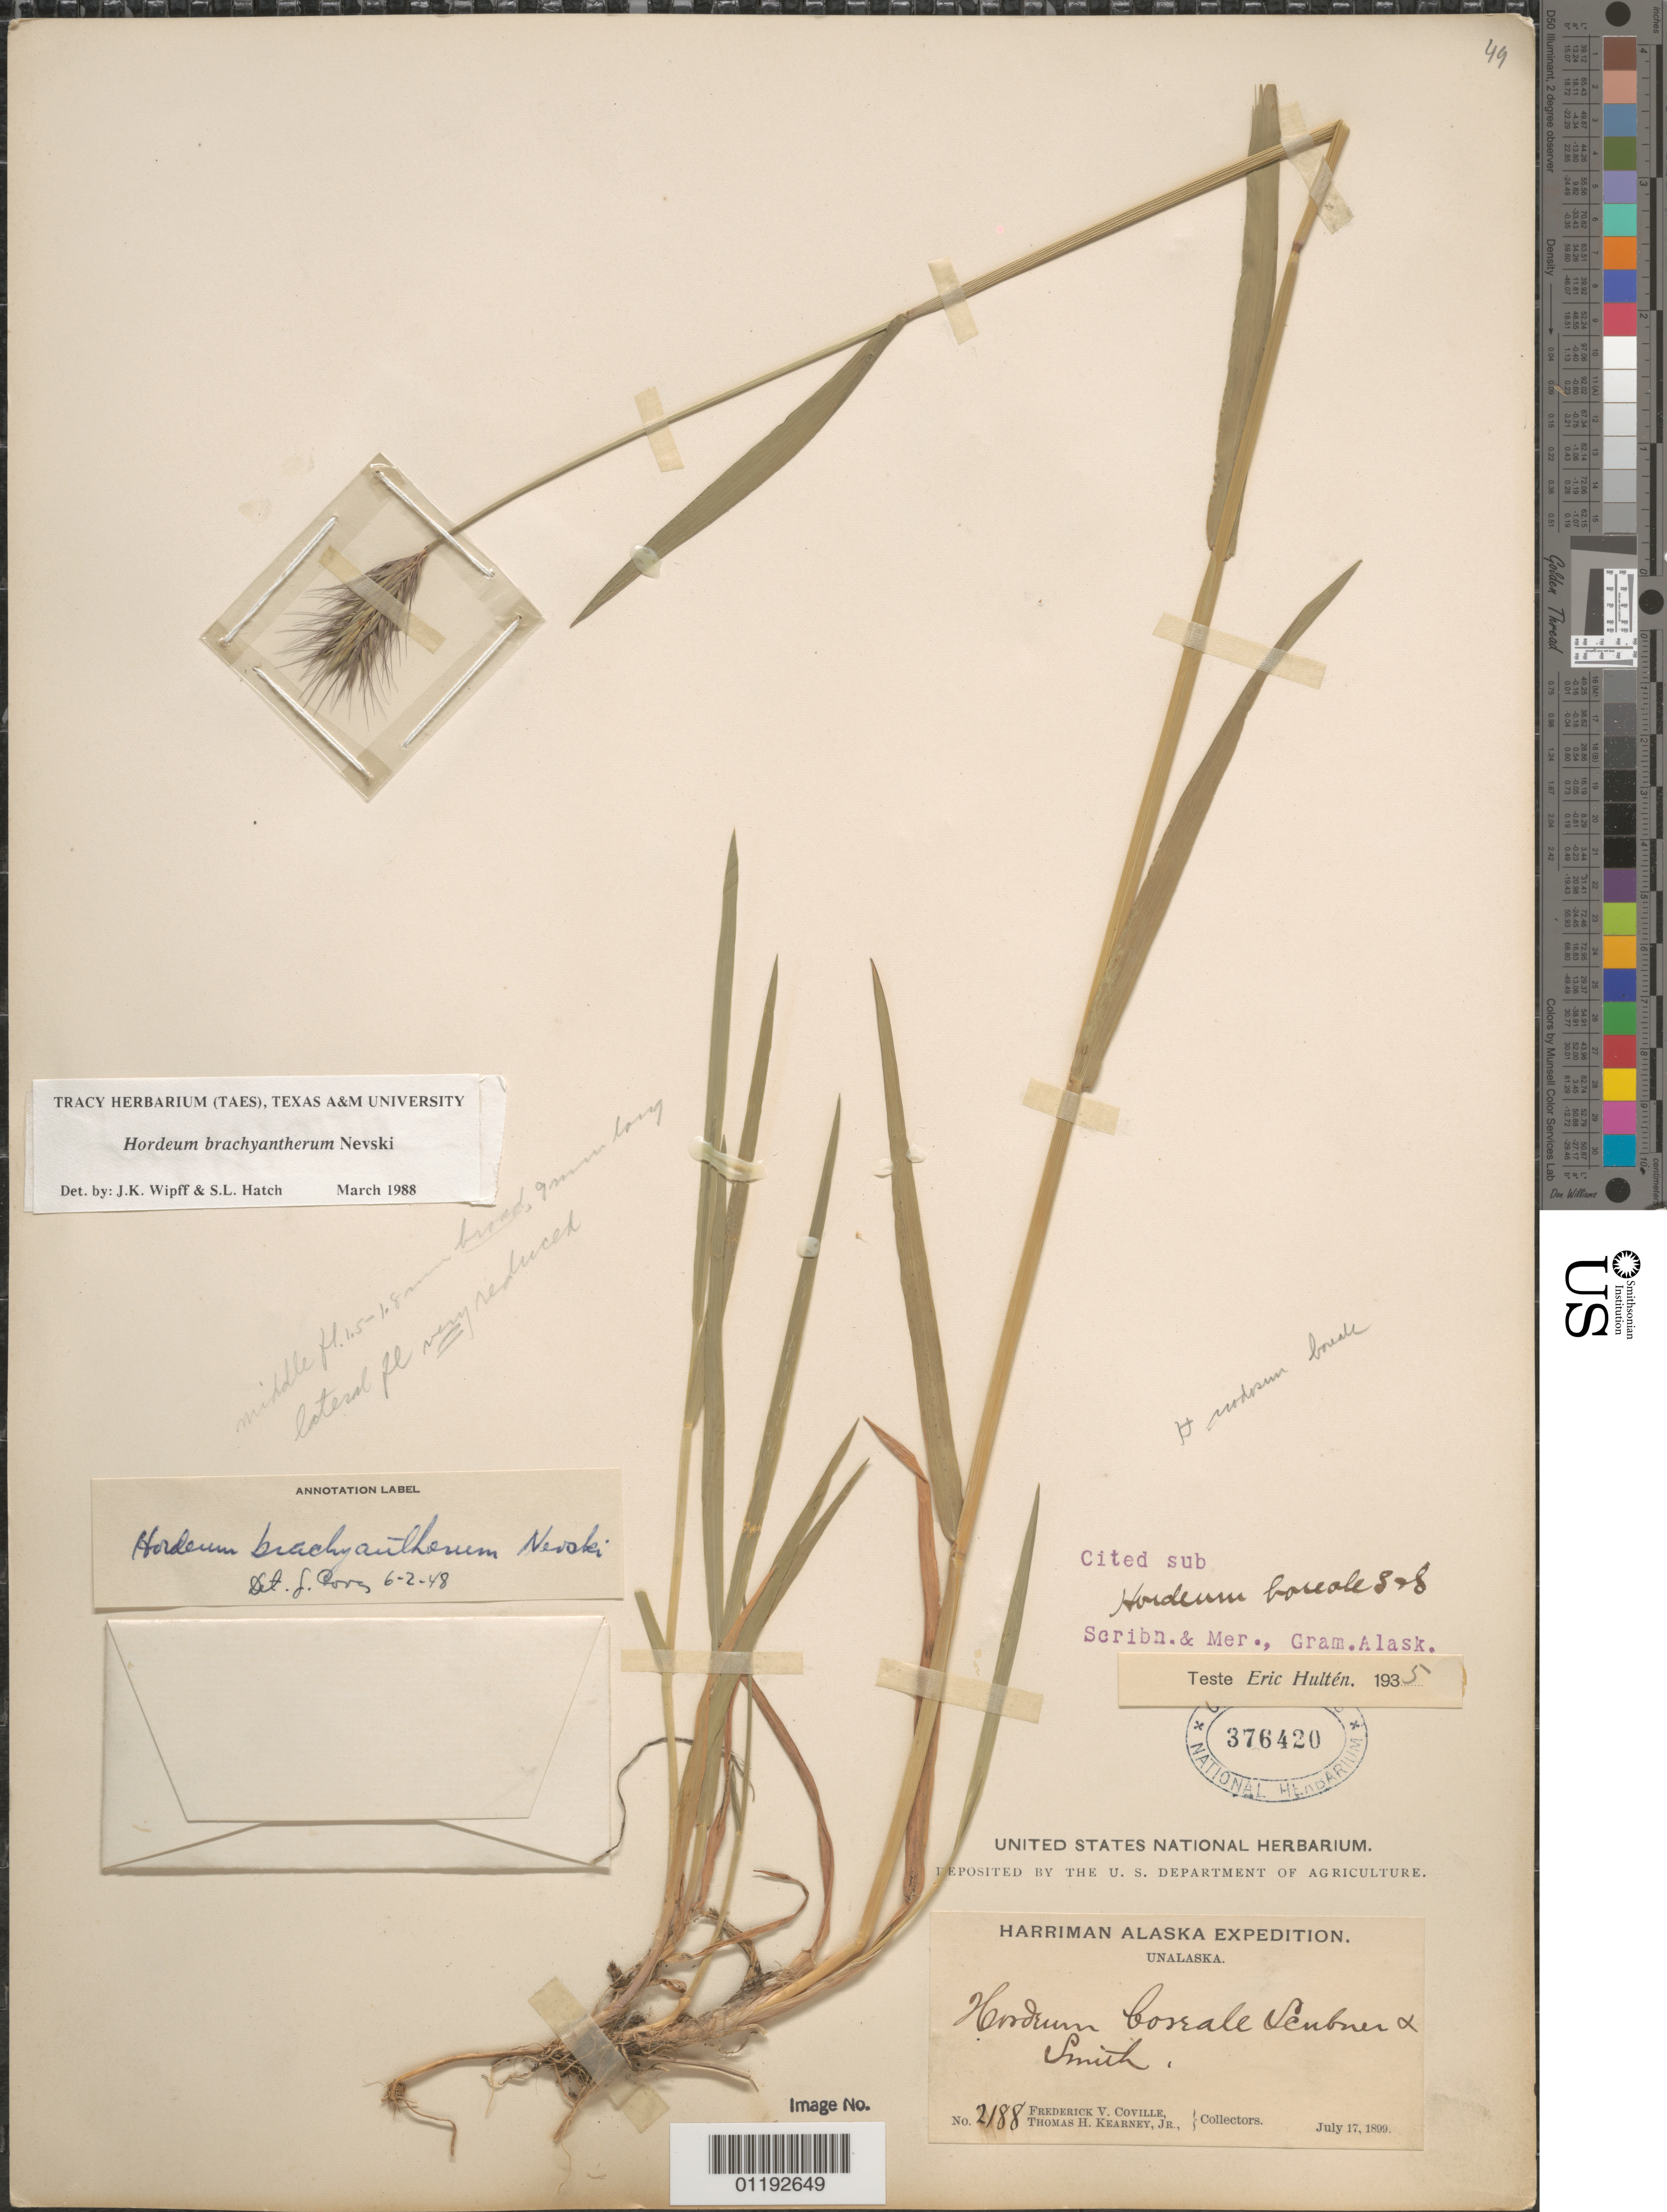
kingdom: Plantae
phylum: Tracheophyta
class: Liliopsida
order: Poales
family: Poaceae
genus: Hordeum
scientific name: Hordeum brachyantherum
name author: Nevski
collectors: F. V. Coville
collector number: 2188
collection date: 1899-07-17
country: United States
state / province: Alaska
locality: Unalaska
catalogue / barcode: US 376420